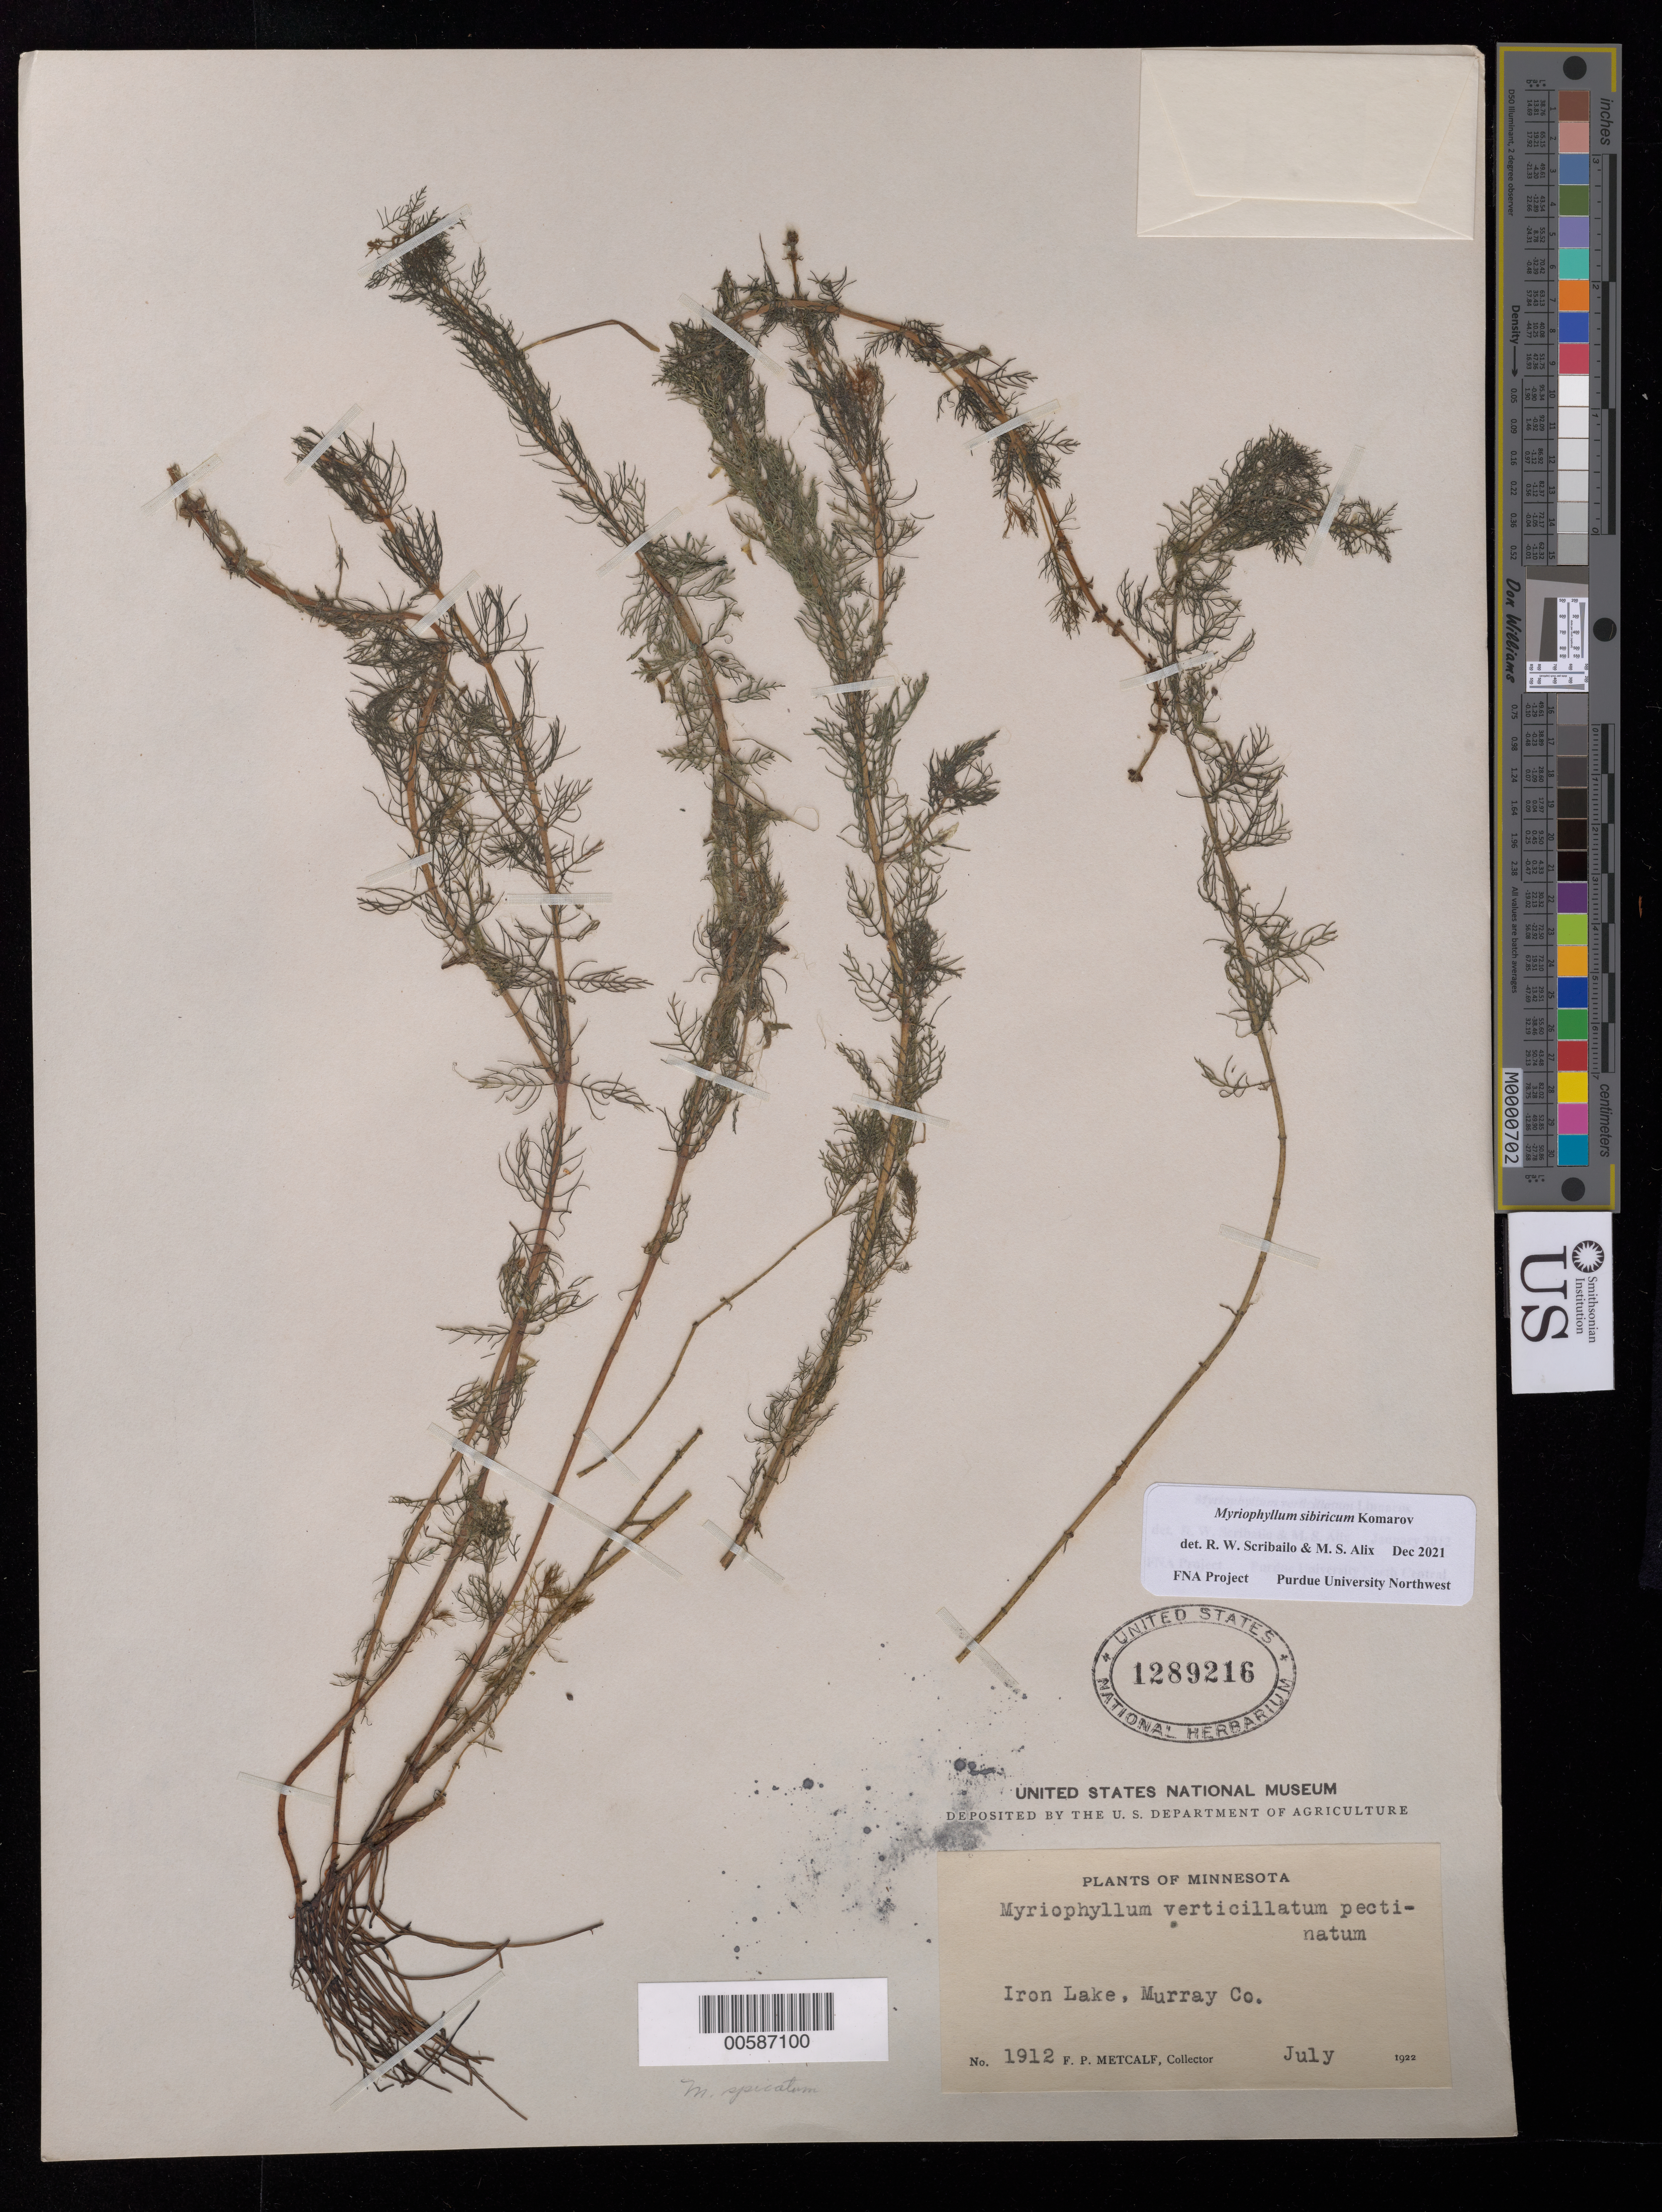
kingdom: Plantae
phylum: Tracheophyta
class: Magnoliopsida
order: Saxifragales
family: Haloragaceae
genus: Myriophyllum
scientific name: Myriophyllum sibiricum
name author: Kom.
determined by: Scribailo, R. W.; Alix, M. S.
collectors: F. P. Metcalf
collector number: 1912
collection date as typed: Jul 1922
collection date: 1922-07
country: United States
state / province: Minnesota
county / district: Murray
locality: Iron Lake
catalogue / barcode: US 1289216